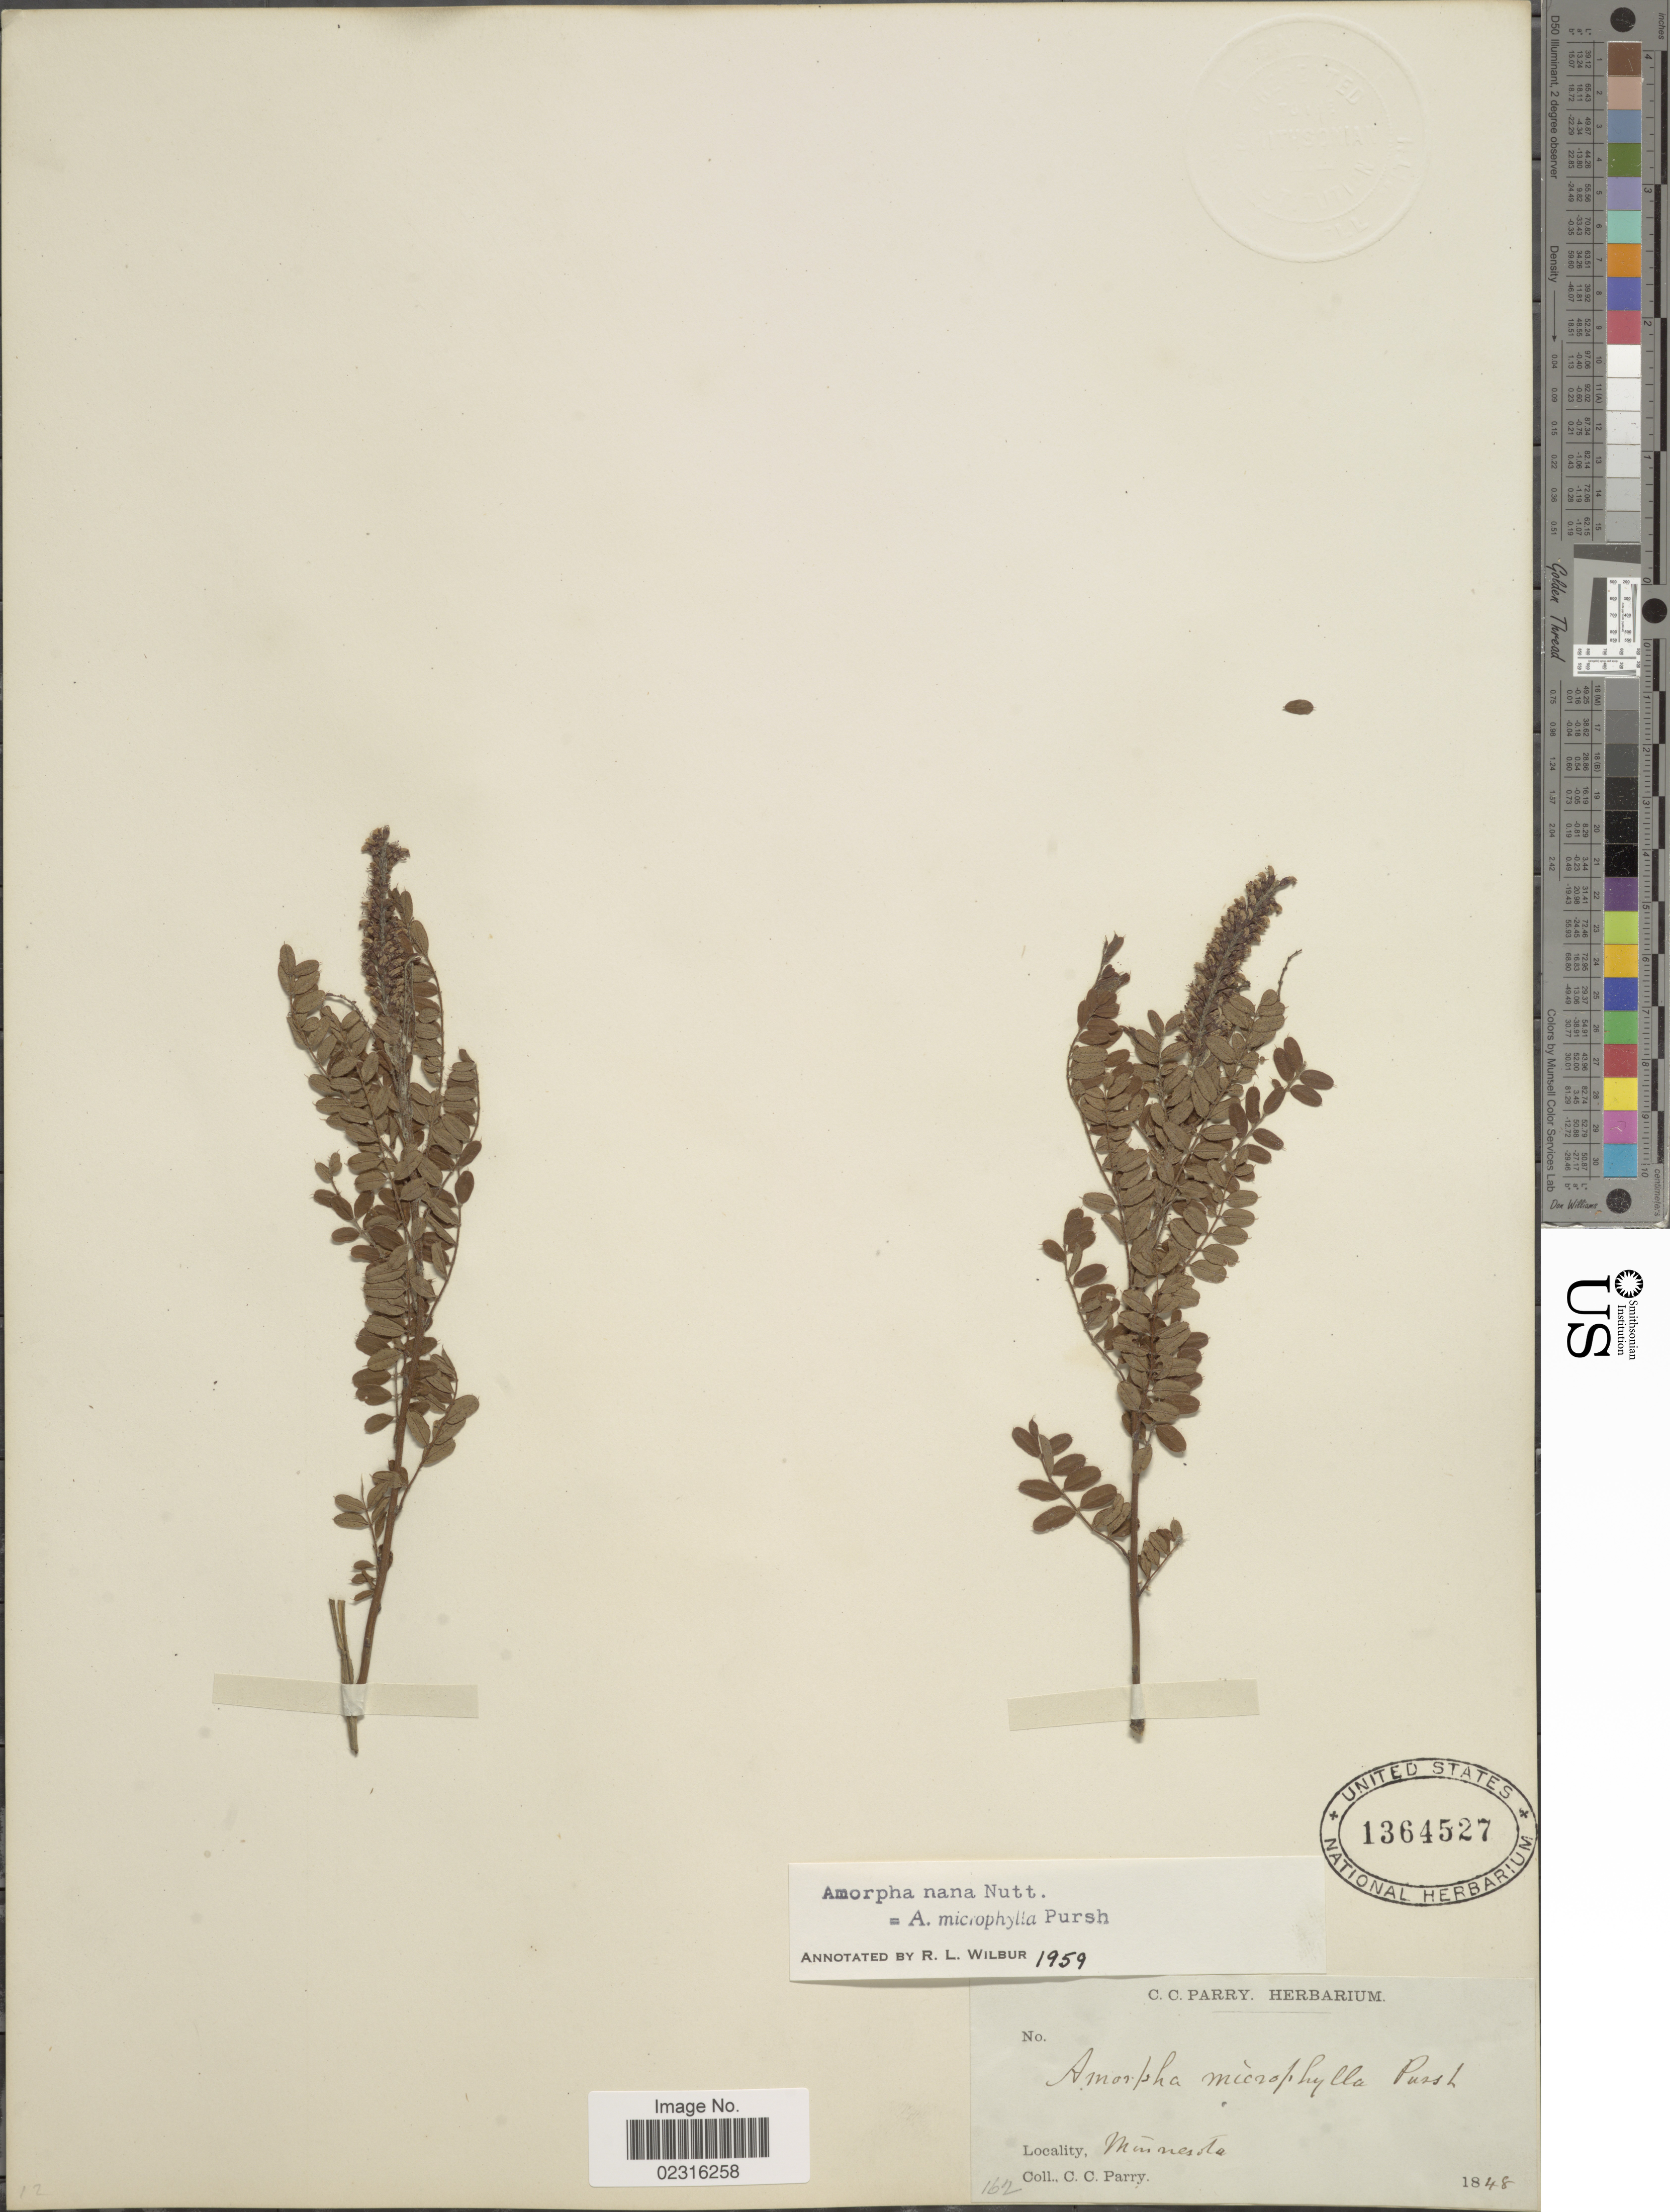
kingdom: Plantae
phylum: Tracheophyta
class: Magnoliopsida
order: Fabales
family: Fabaceae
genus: Amorpha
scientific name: Amorpha nana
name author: C. Fraser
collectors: C. C. Parry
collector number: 162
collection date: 1848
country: United States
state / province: Minnesota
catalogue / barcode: US 1364527